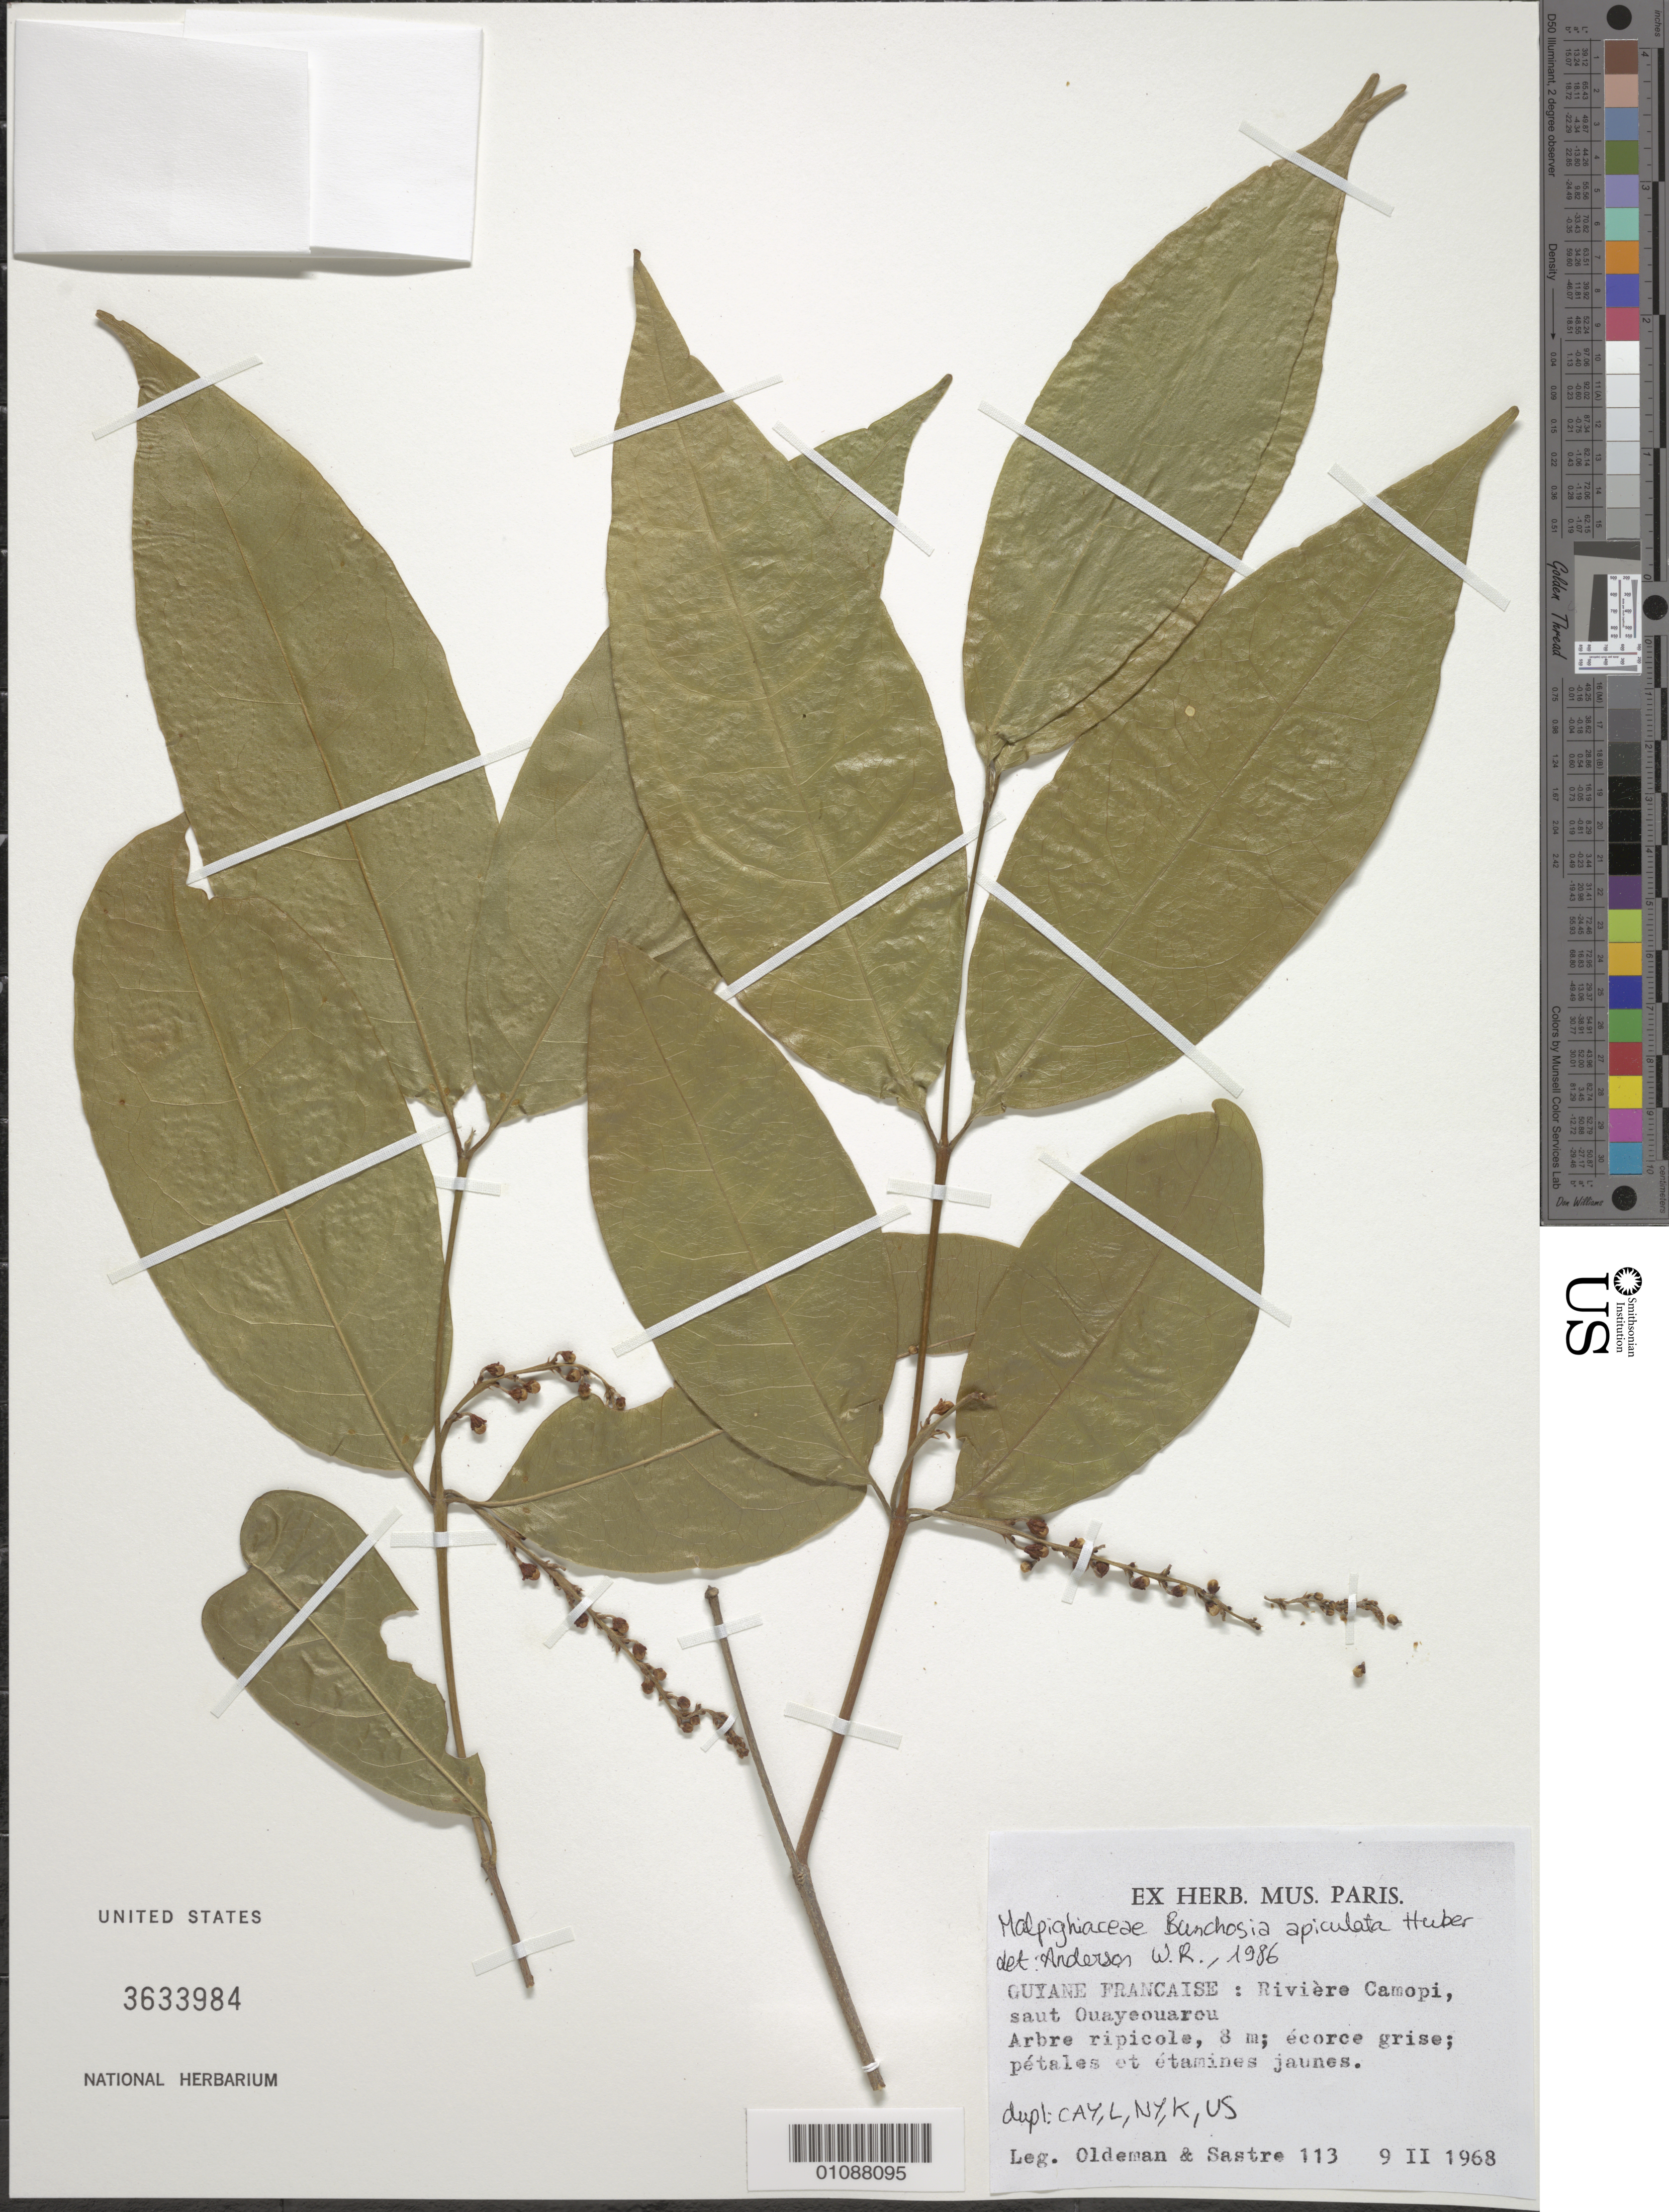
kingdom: Plantae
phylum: Tracheophyta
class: Magnoliopsida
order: Malpighiales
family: Malpighiaceae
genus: Bunchosia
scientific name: Bunchosia apiculata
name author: Huber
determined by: Anderson, W. R., (MICH), University of Michigan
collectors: R. Oldeman & C. H. L. Sastre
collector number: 113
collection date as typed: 9-Feb-68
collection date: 1968-02-09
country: French Guiana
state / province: Inini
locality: Rivière Camopi, (affluent de l'Oyapock), Banks of Saut Ouayeouarou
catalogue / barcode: US 3633984